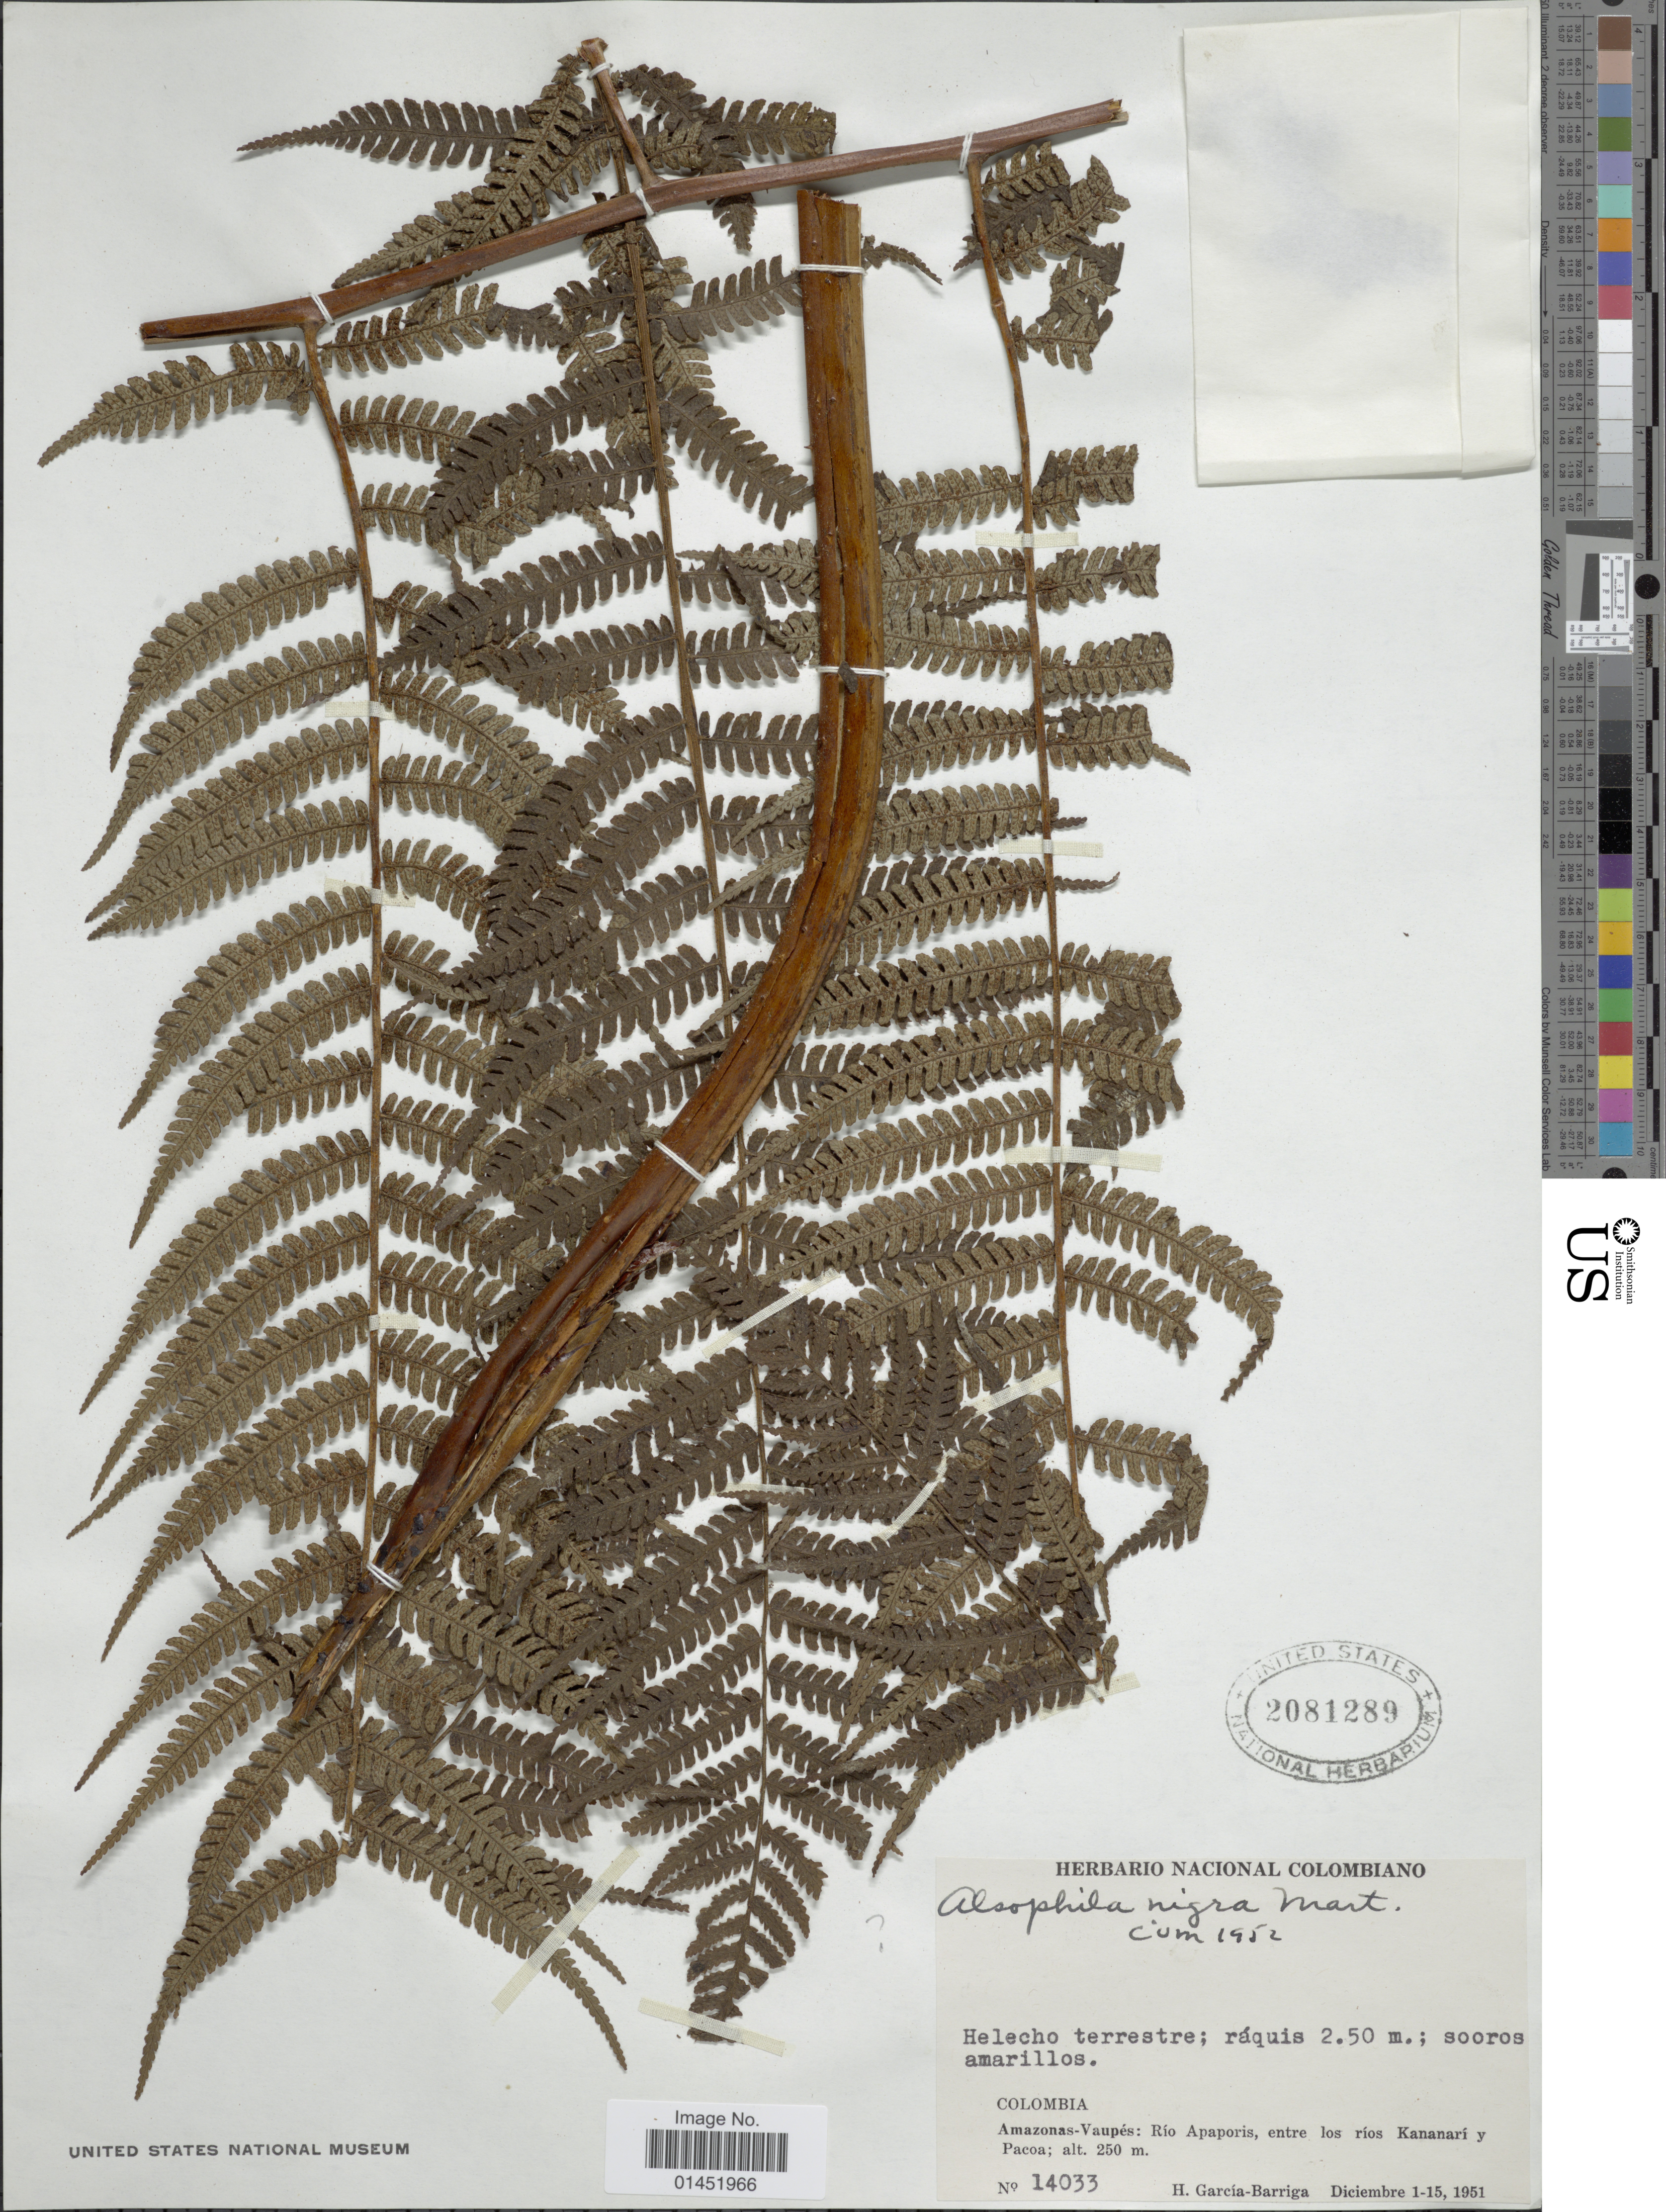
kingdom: Plantae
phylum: Tracheophyta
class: Polypodiopsida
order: Cyatheales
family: Cyatheaceae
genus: Cyathea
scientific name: Cyathea lasiosora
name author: (Mett. ex Kuhn) Domin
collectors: H. García Barriga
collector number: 14033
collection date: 1951-12-01/1951-12-15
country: Colombia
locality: Amazonas-Vaupes, Río Apaporis, entre los ríos Kananarí y Pacoa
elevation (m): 250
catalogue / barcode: US 2081289